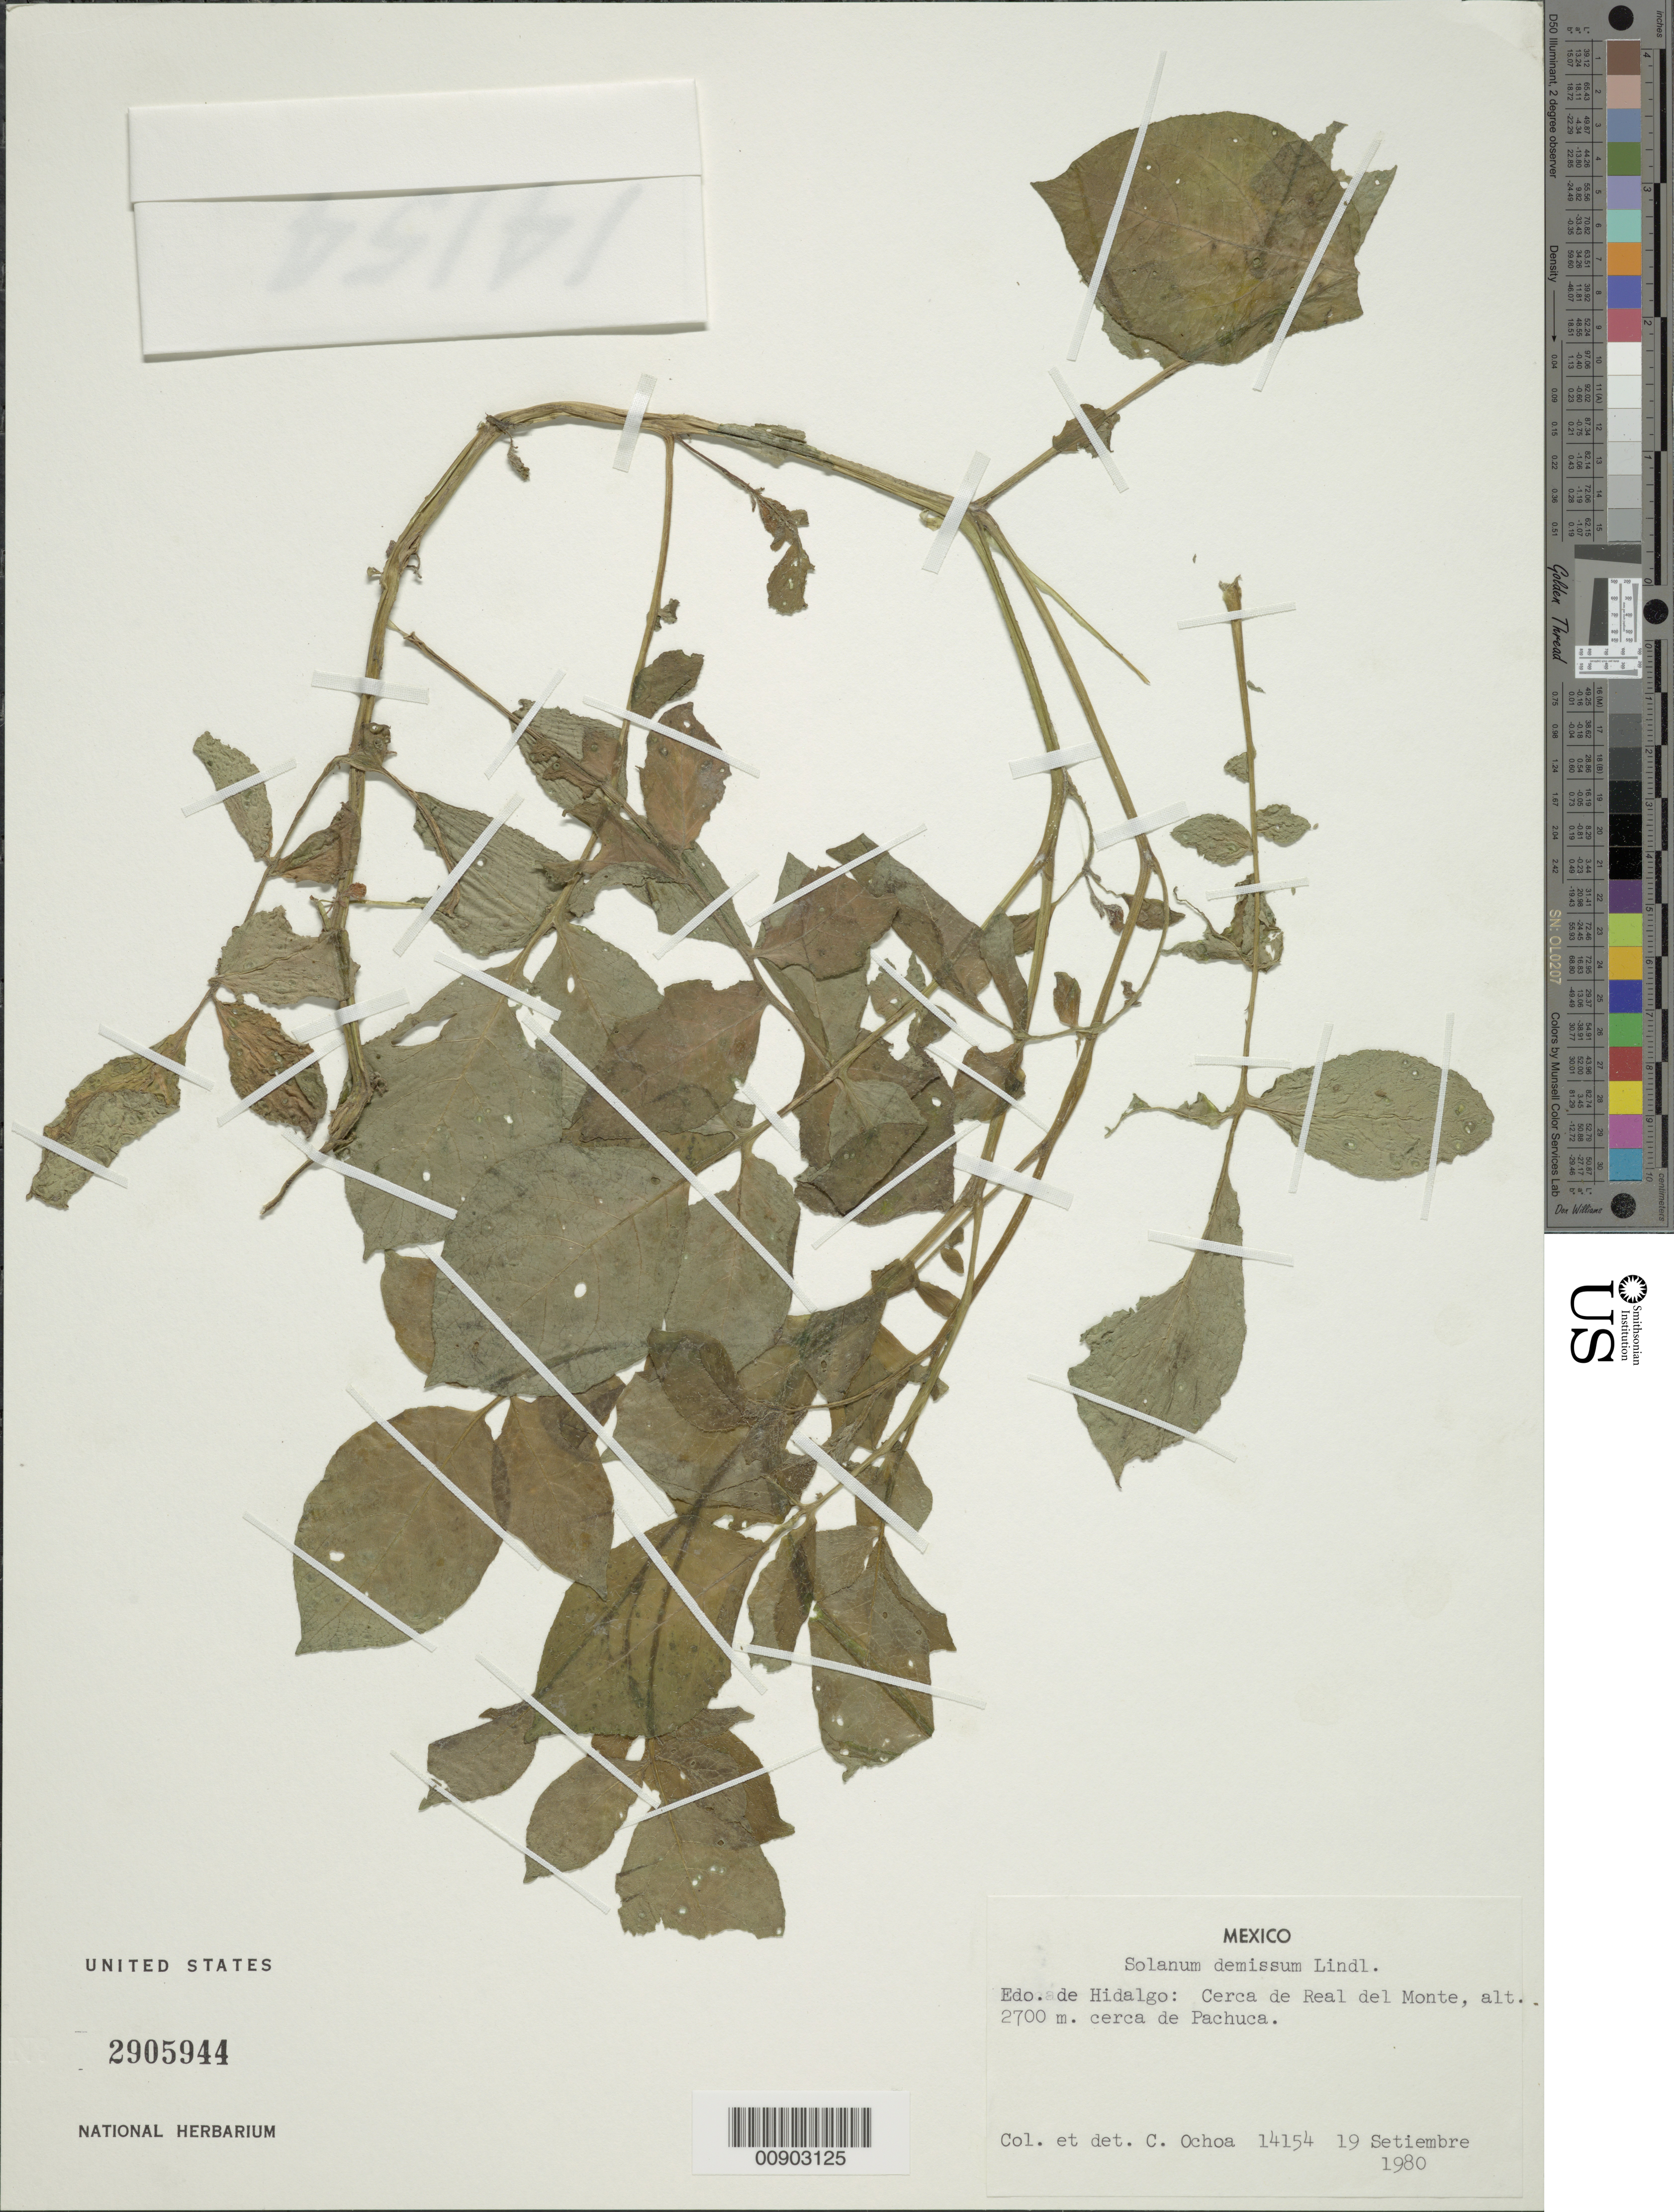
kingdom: Plantae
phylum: Tracheophyta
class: Magnoliopsida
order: Solanales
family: Solanaceae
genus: Solanum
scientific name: Solanum demissum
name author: Lindl.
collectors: C. Ochoa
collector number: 14154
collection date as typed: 19 Sep 1980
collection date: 1980-09-19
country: Mexico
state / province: Hidalgo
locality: Cerca de Real del Monte. Cerca de Pachuca.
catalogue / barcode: US 2905944